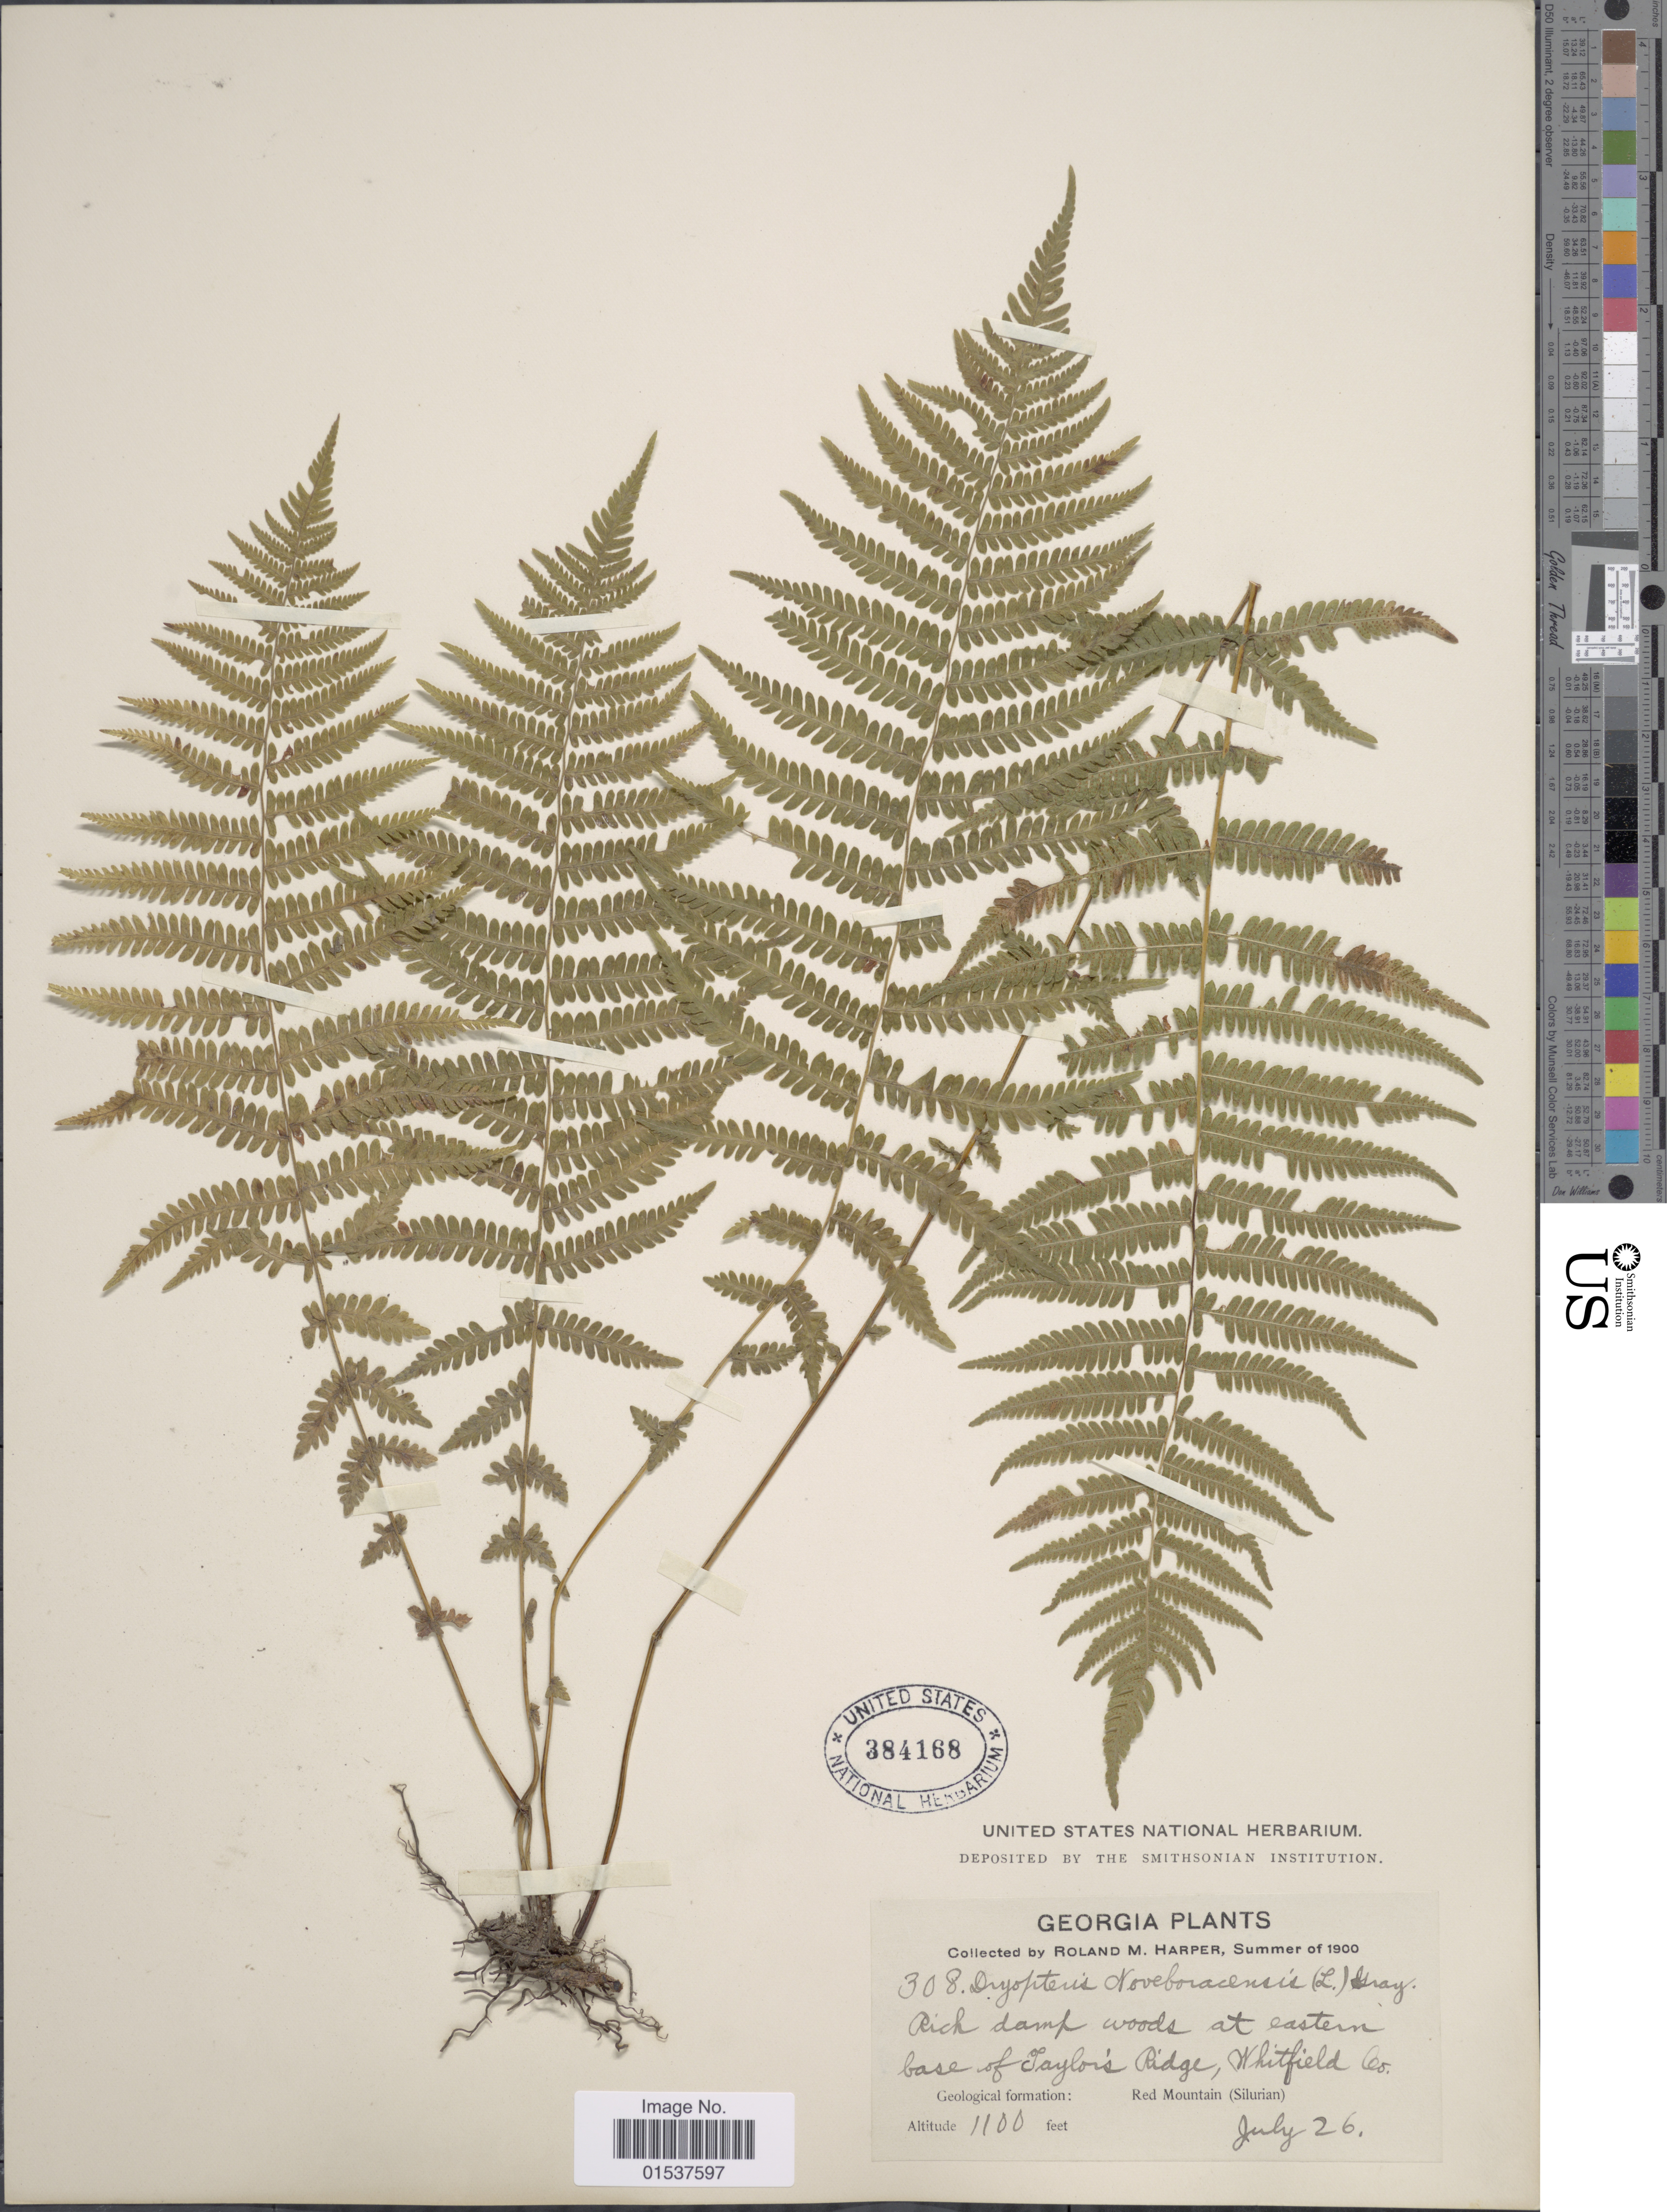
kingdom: Plantae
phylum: Tracheophyta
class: Polypodiopsida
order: Polypodiales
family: Thelypteridaceae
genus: Parathelypteris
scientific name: Parathelypteris noveboracensis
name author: (L.) Ching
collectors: R. M. Harper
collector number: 308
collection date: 1900-07-26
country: United States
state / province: Georgia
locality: At eastern base of Taylor's Rdige, Whitfield Co.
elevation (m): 335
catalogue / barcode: US 384168